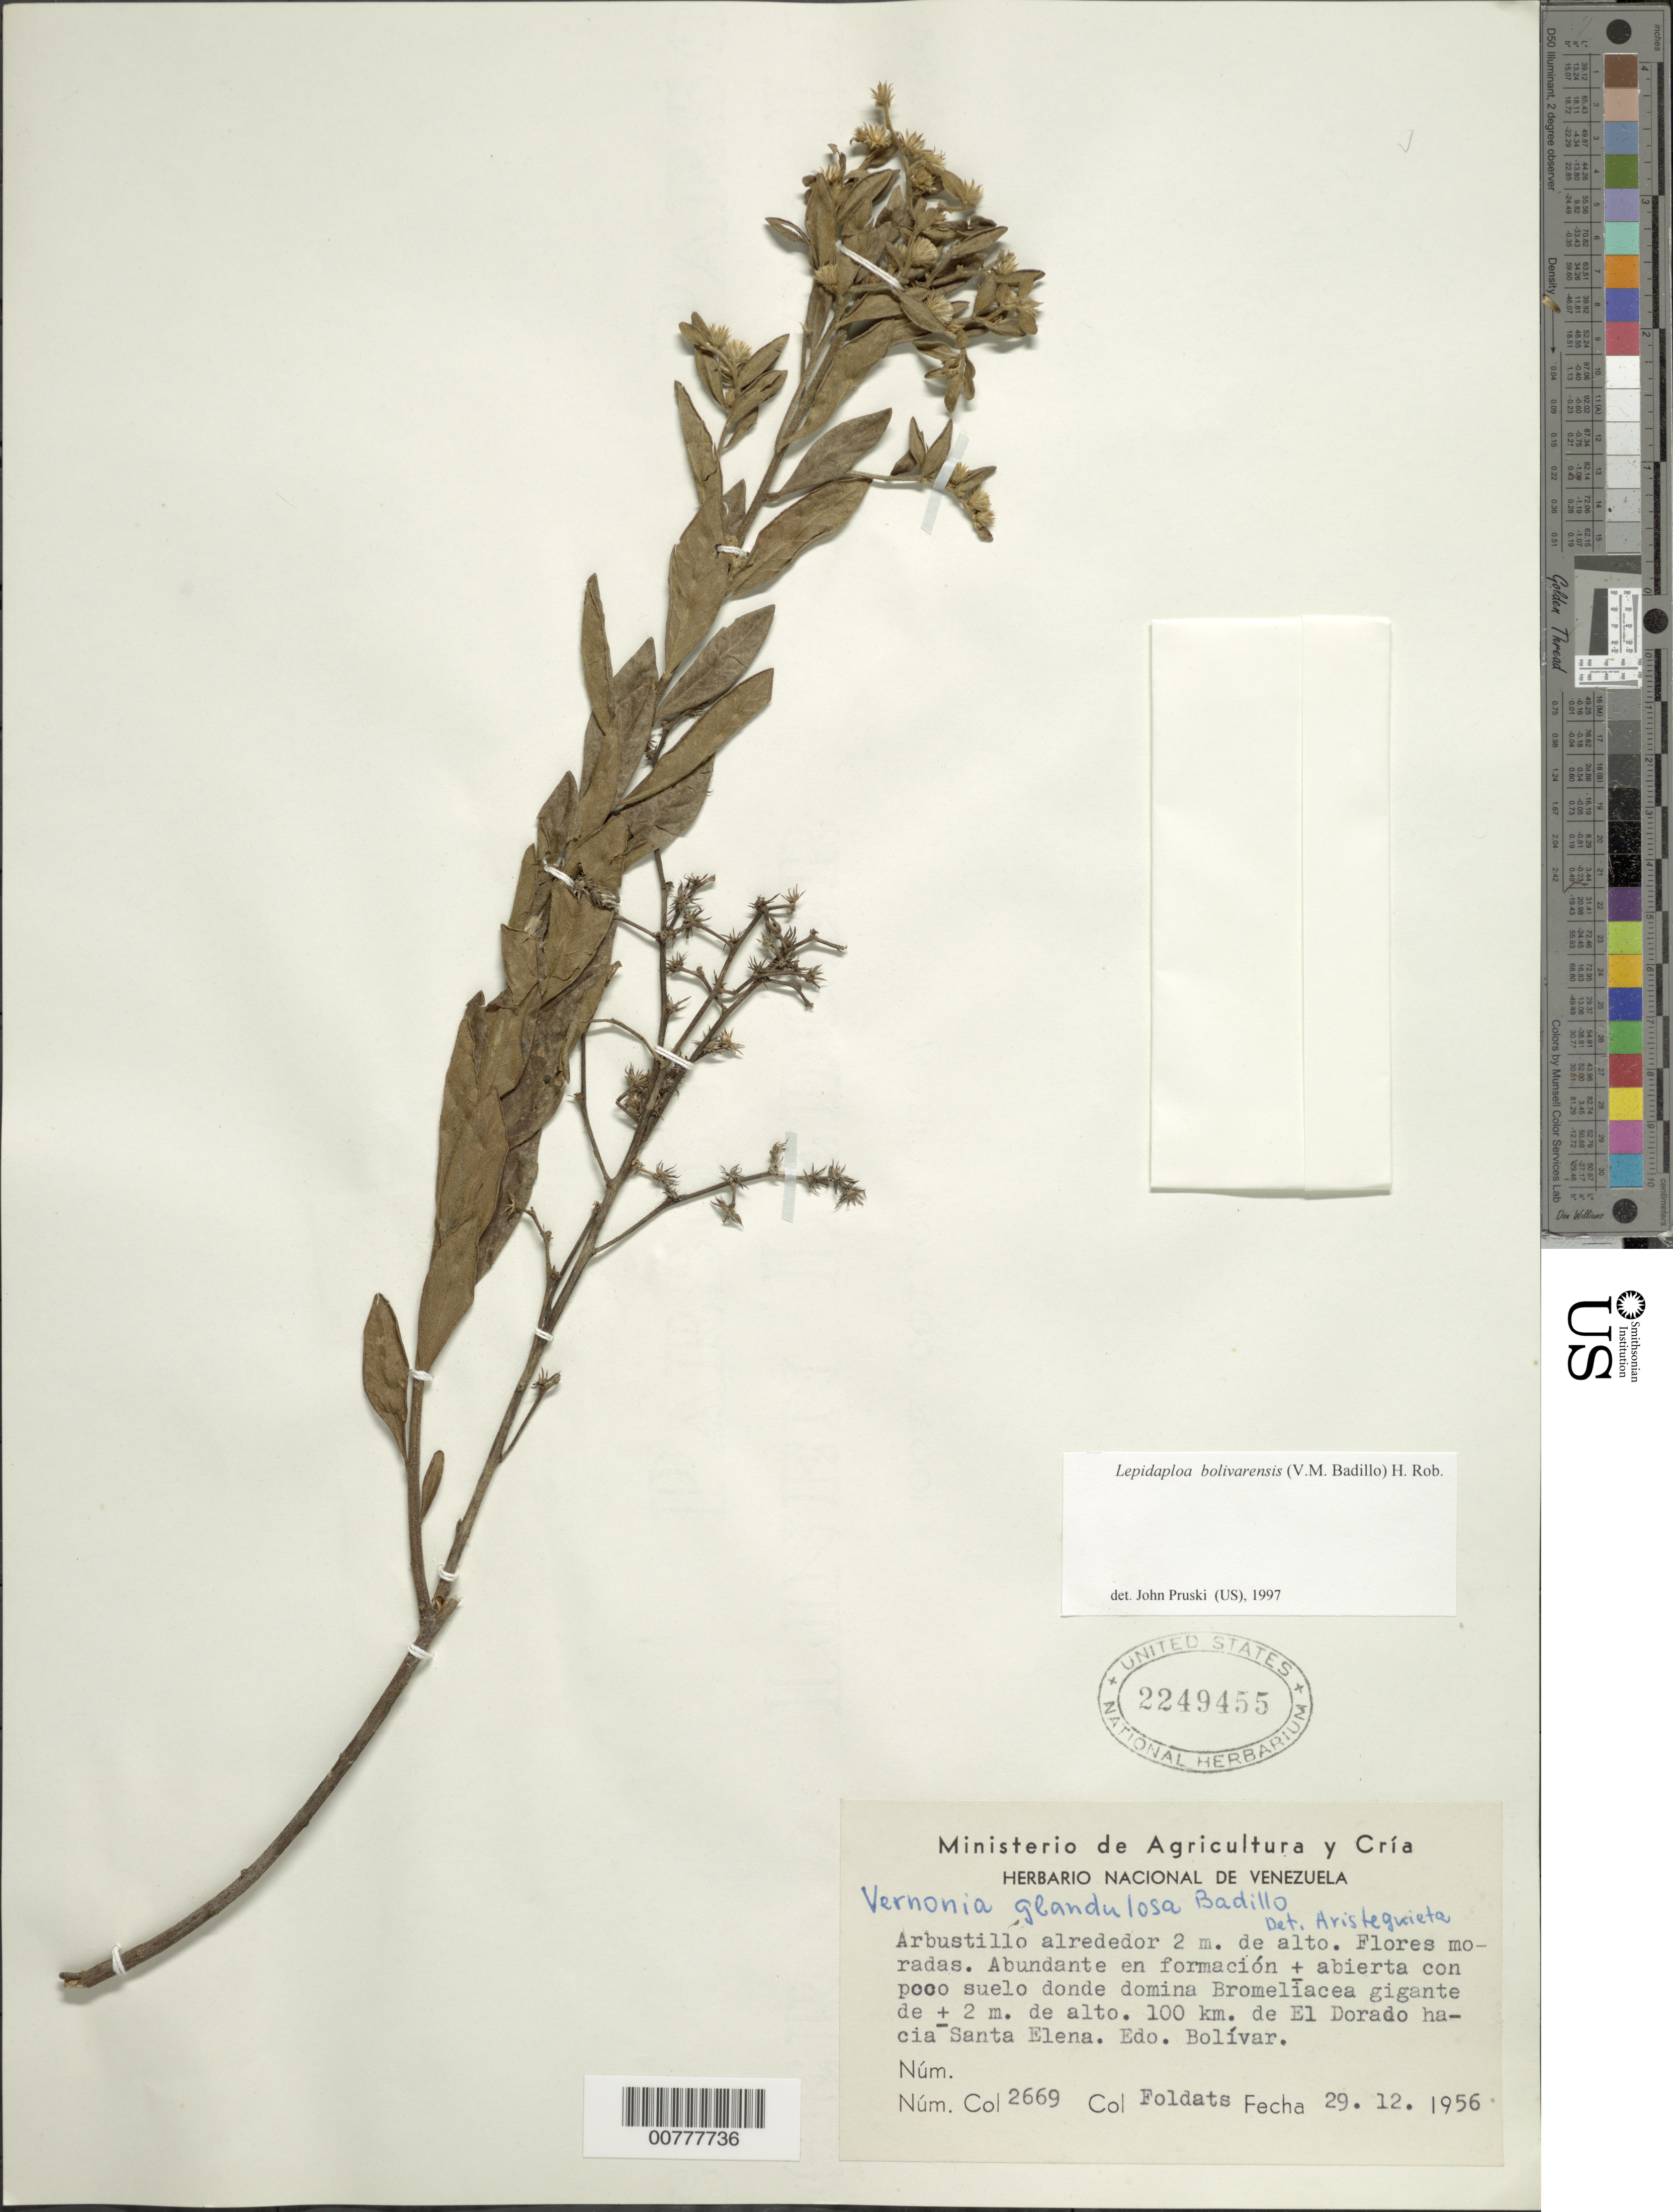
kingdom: Plantae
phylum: Tracheophyta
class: Magnoliopsida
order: Asterales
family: Asteraceae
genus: Lepidaploa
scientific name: Lepidaploa bolivarensis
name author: (V.M. Badillo) H. Rob.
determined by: Pruski, J. F.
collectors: E. Foldats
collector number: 2669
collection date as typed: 29-Dec-56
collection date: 1956-12-29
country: Venezuela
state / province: Bolívar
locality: El Dorado, 100 km hacia Santa Elena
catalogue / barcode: US 2249455